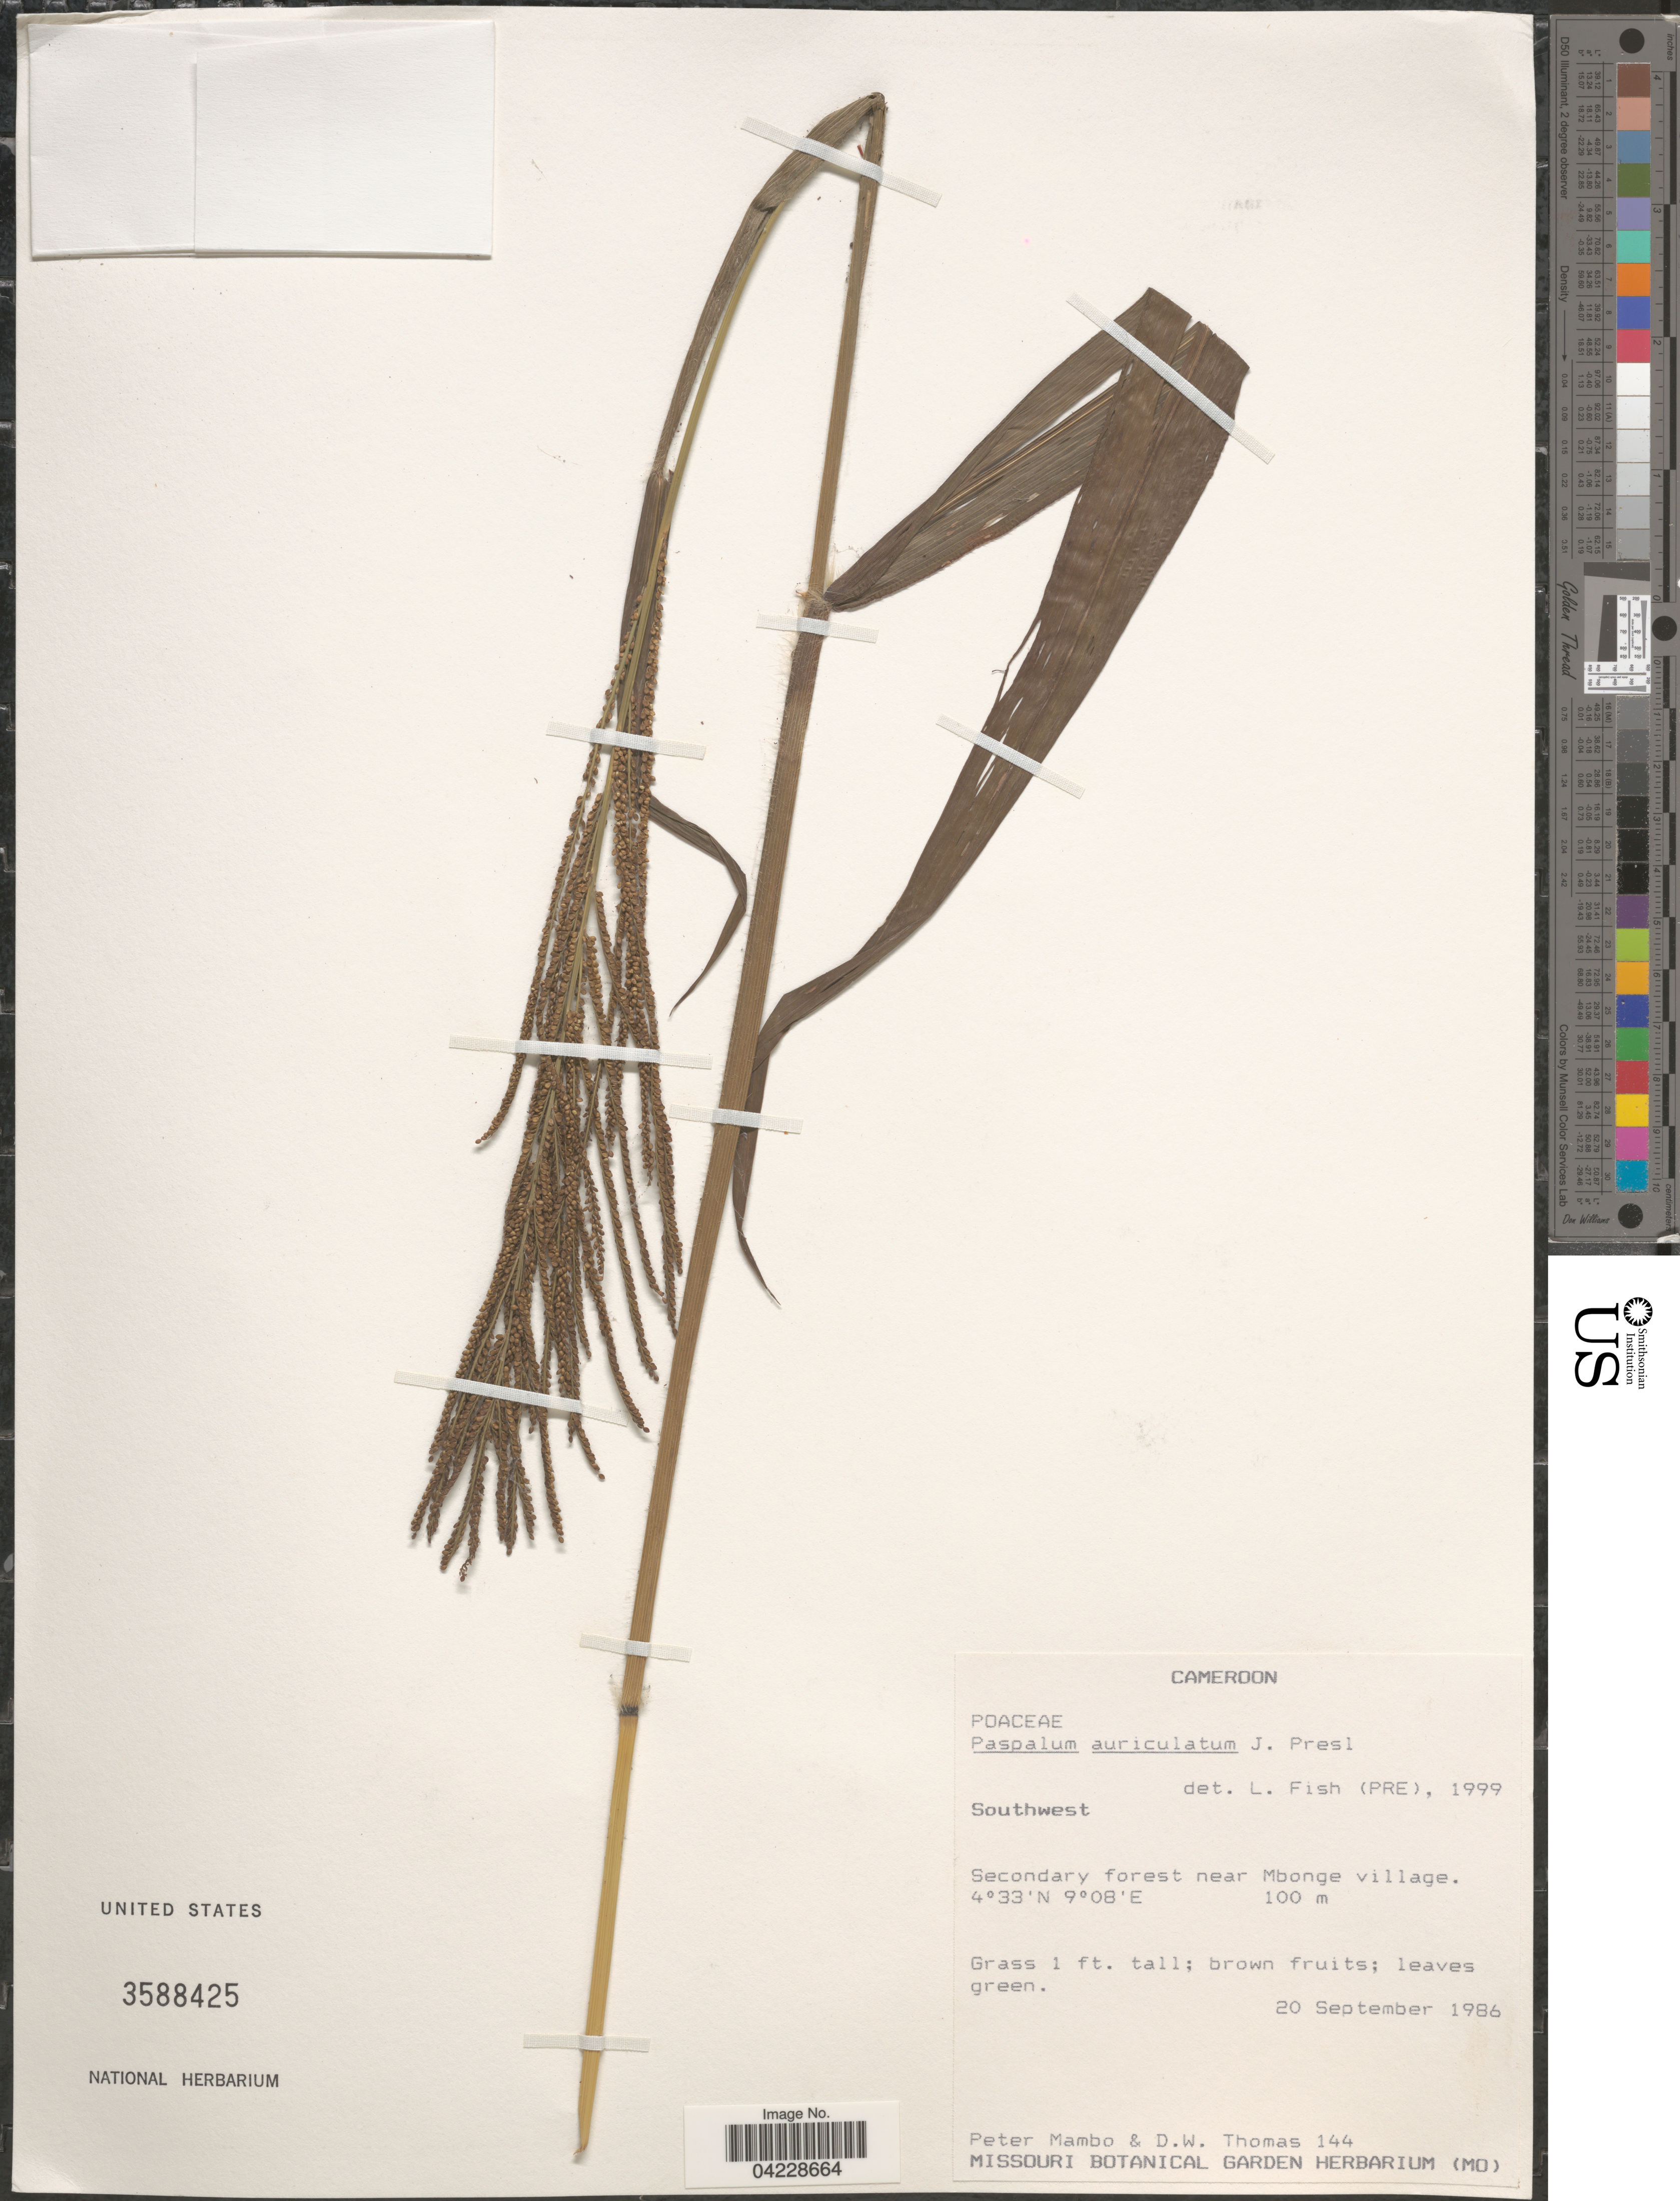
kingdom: Plantae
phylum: Tracheophyta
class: Liliopsida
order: Poales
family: Poaceae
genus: Paspalum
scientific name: Paspalum scrobiculatum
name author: L.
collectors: P. Mambo & D. W. Thomas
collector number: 144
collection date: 1986-09-20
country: Cameroon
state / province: Sud-Ouest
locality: Southwest. Secondary forest near Mbonge village.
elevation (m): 100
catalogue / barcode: US 3588425